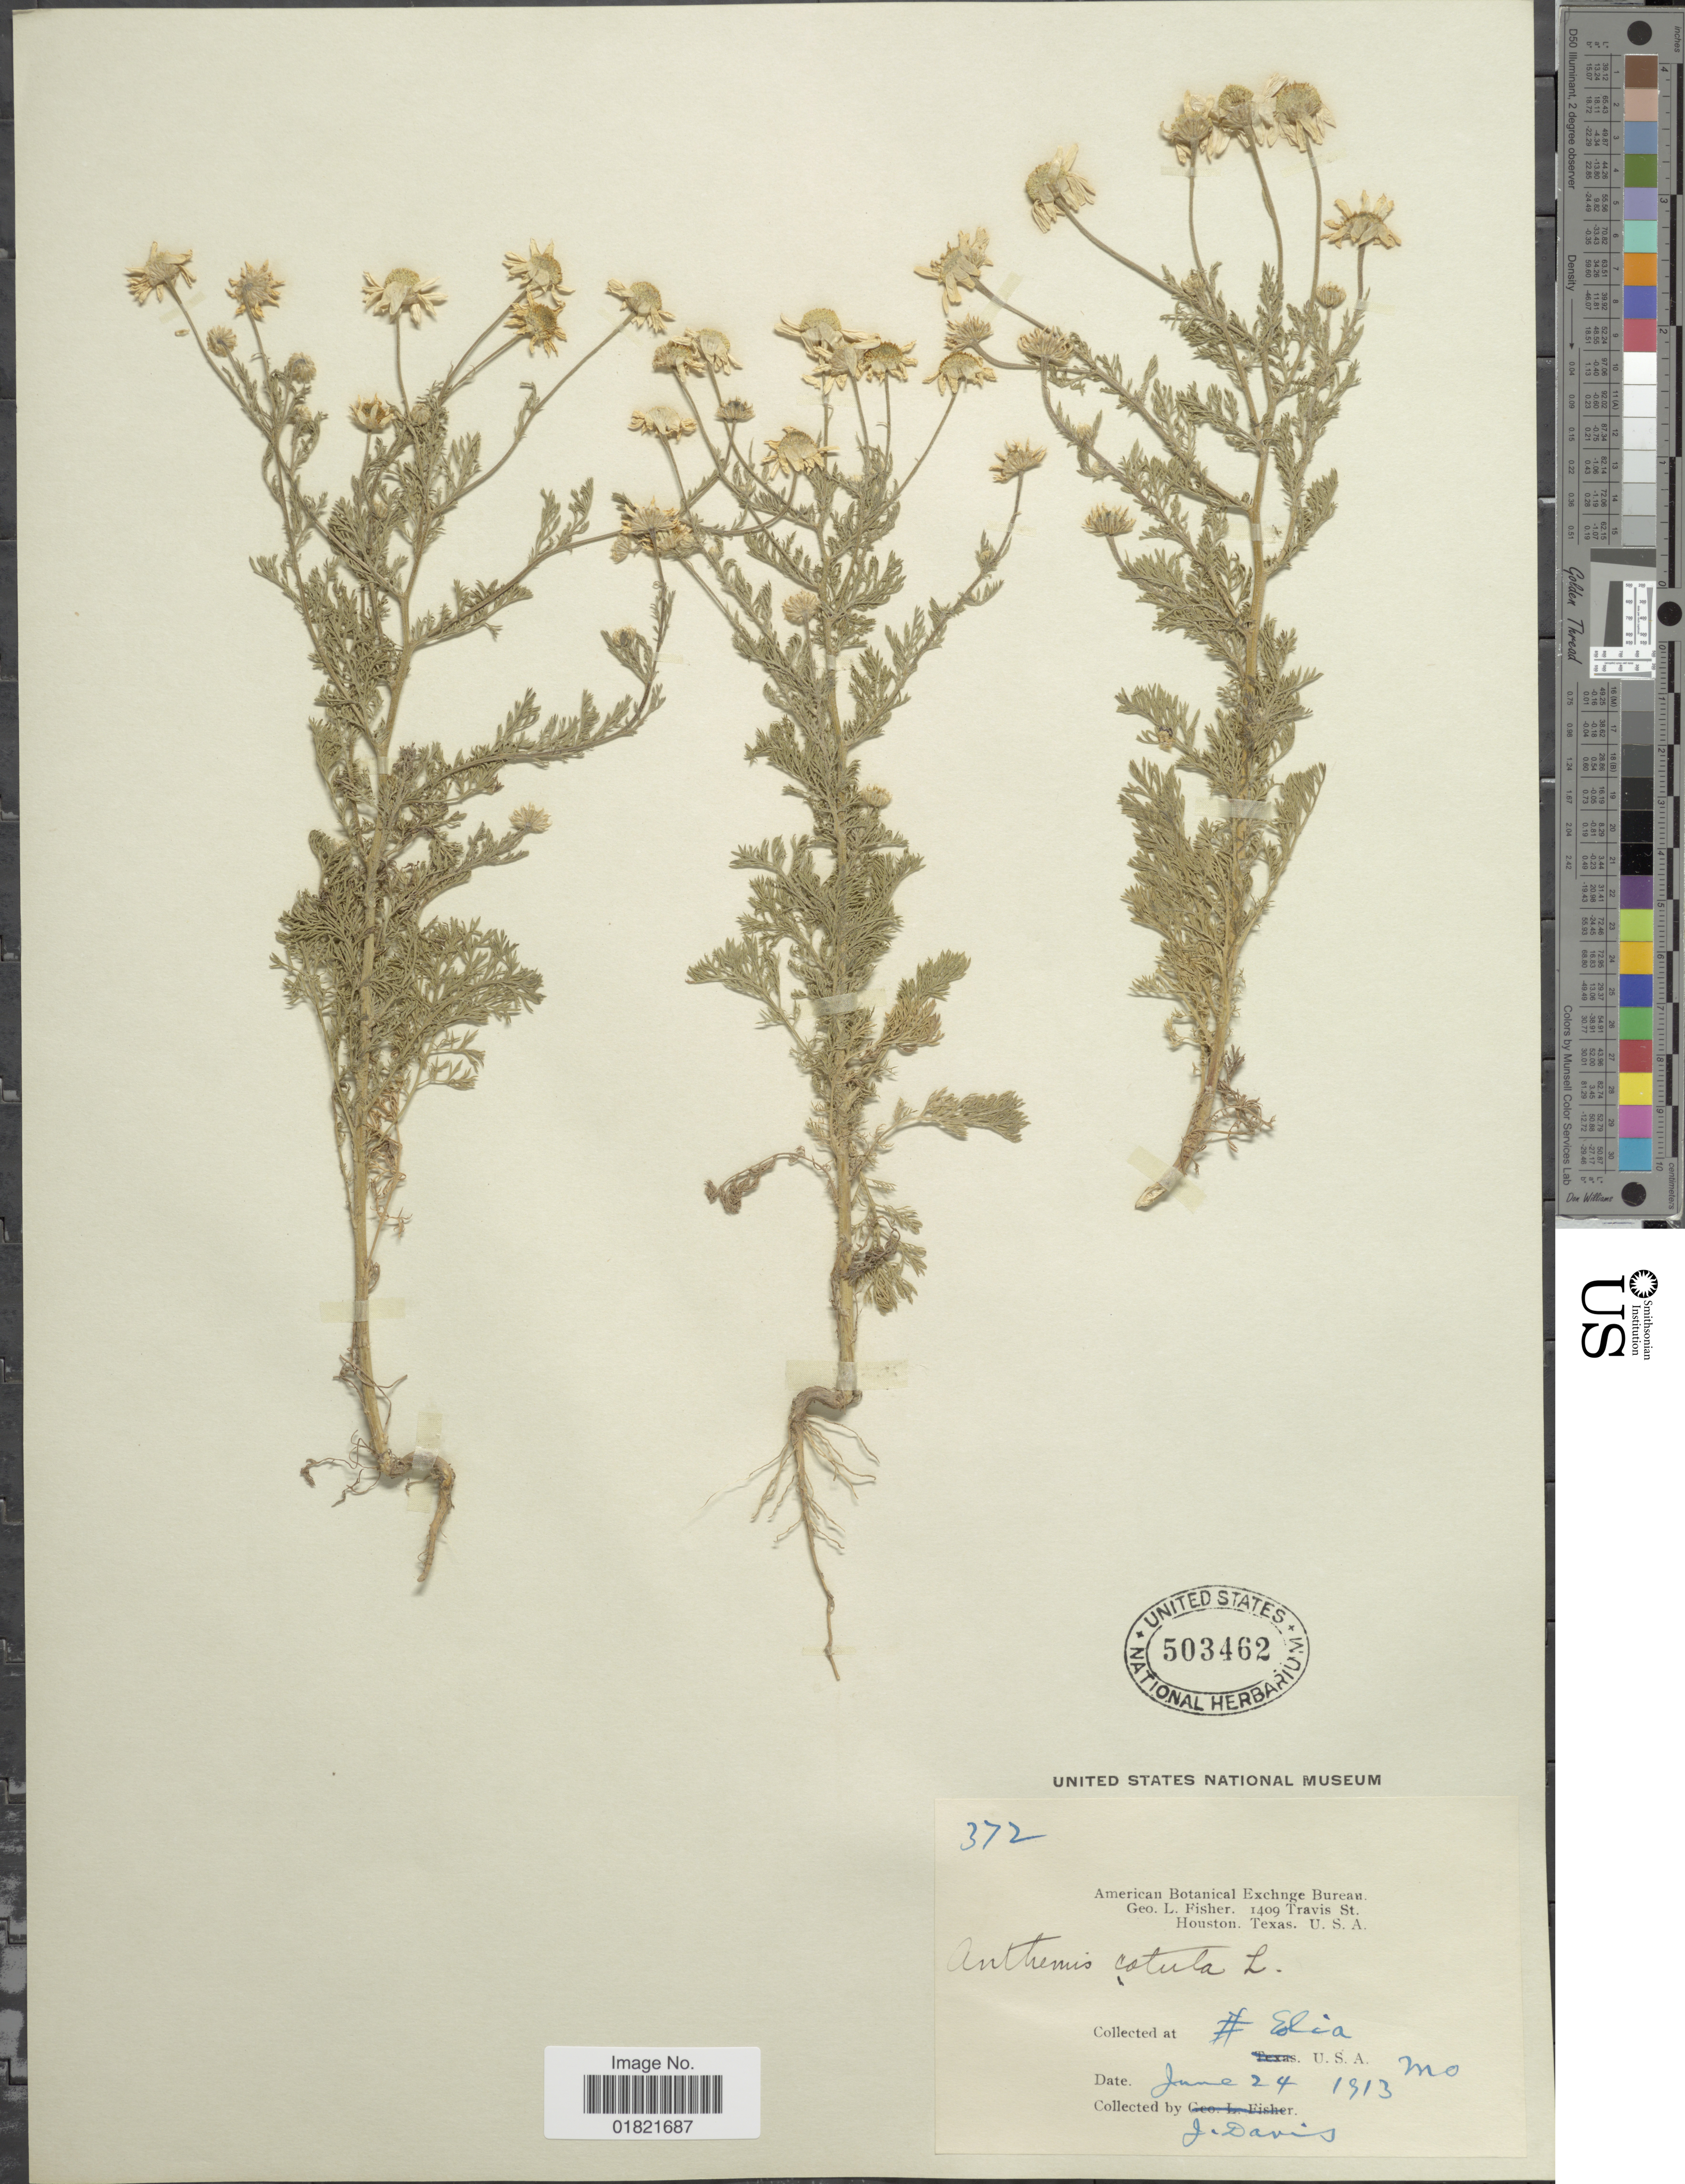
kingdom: Plantae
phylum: Tracheophyta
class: Magnoliopsida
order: Asterales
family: Asteraceae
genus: Anthemis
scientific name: Anthemis cotula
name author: L.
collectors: J. Davis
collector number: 372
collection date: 1913-06-24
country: United States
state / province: Missouri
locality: Eolia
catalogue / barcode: US 503462